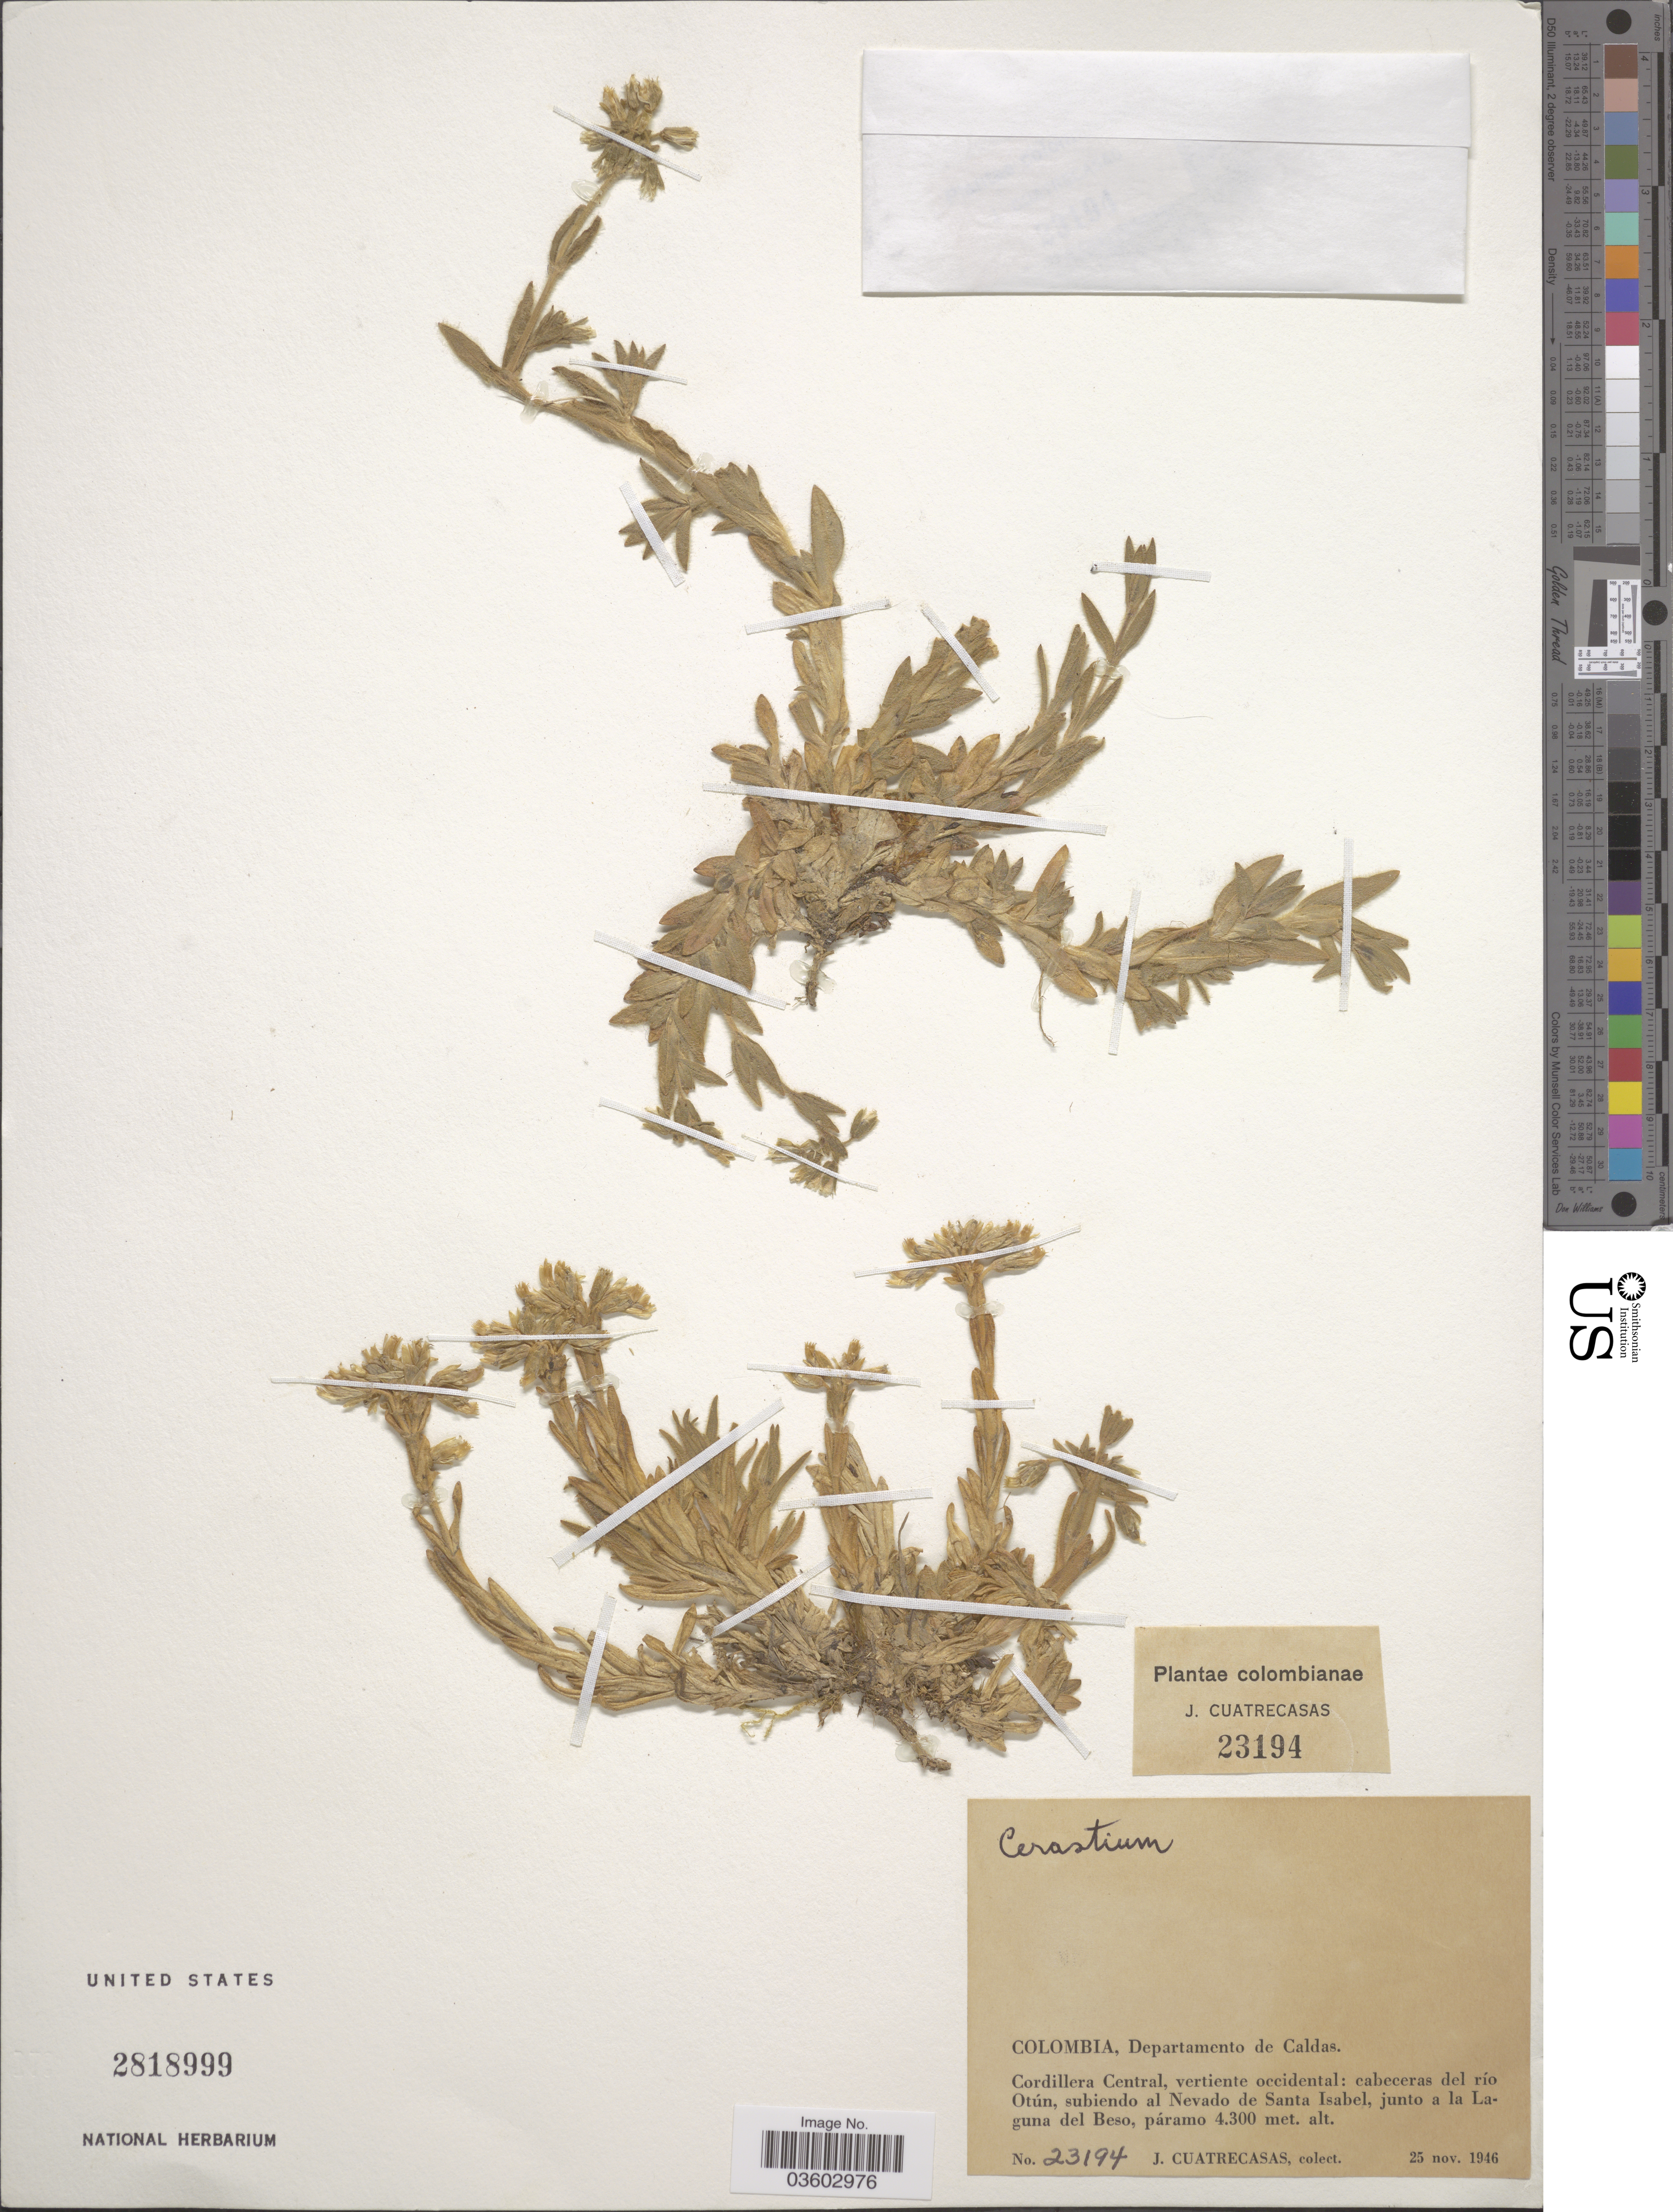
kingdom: Plantae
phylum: Tracheophyta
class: Magnoliopsida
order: Caryophyllales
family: Caryophyllaceae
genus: Cerastium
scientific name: Cerastium sp.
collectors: J. Cuatrecasas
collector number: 23194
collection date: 1946-11-25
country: Colombia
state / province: Caldas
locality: Departamento de Caldas. Cordillera Central, vertiente occidental: cabeceras del río Otún, subiendo al Nevado de Santa Isabel, junto a la Laguna del Beso.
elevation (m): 4300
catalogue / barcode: US 2818999